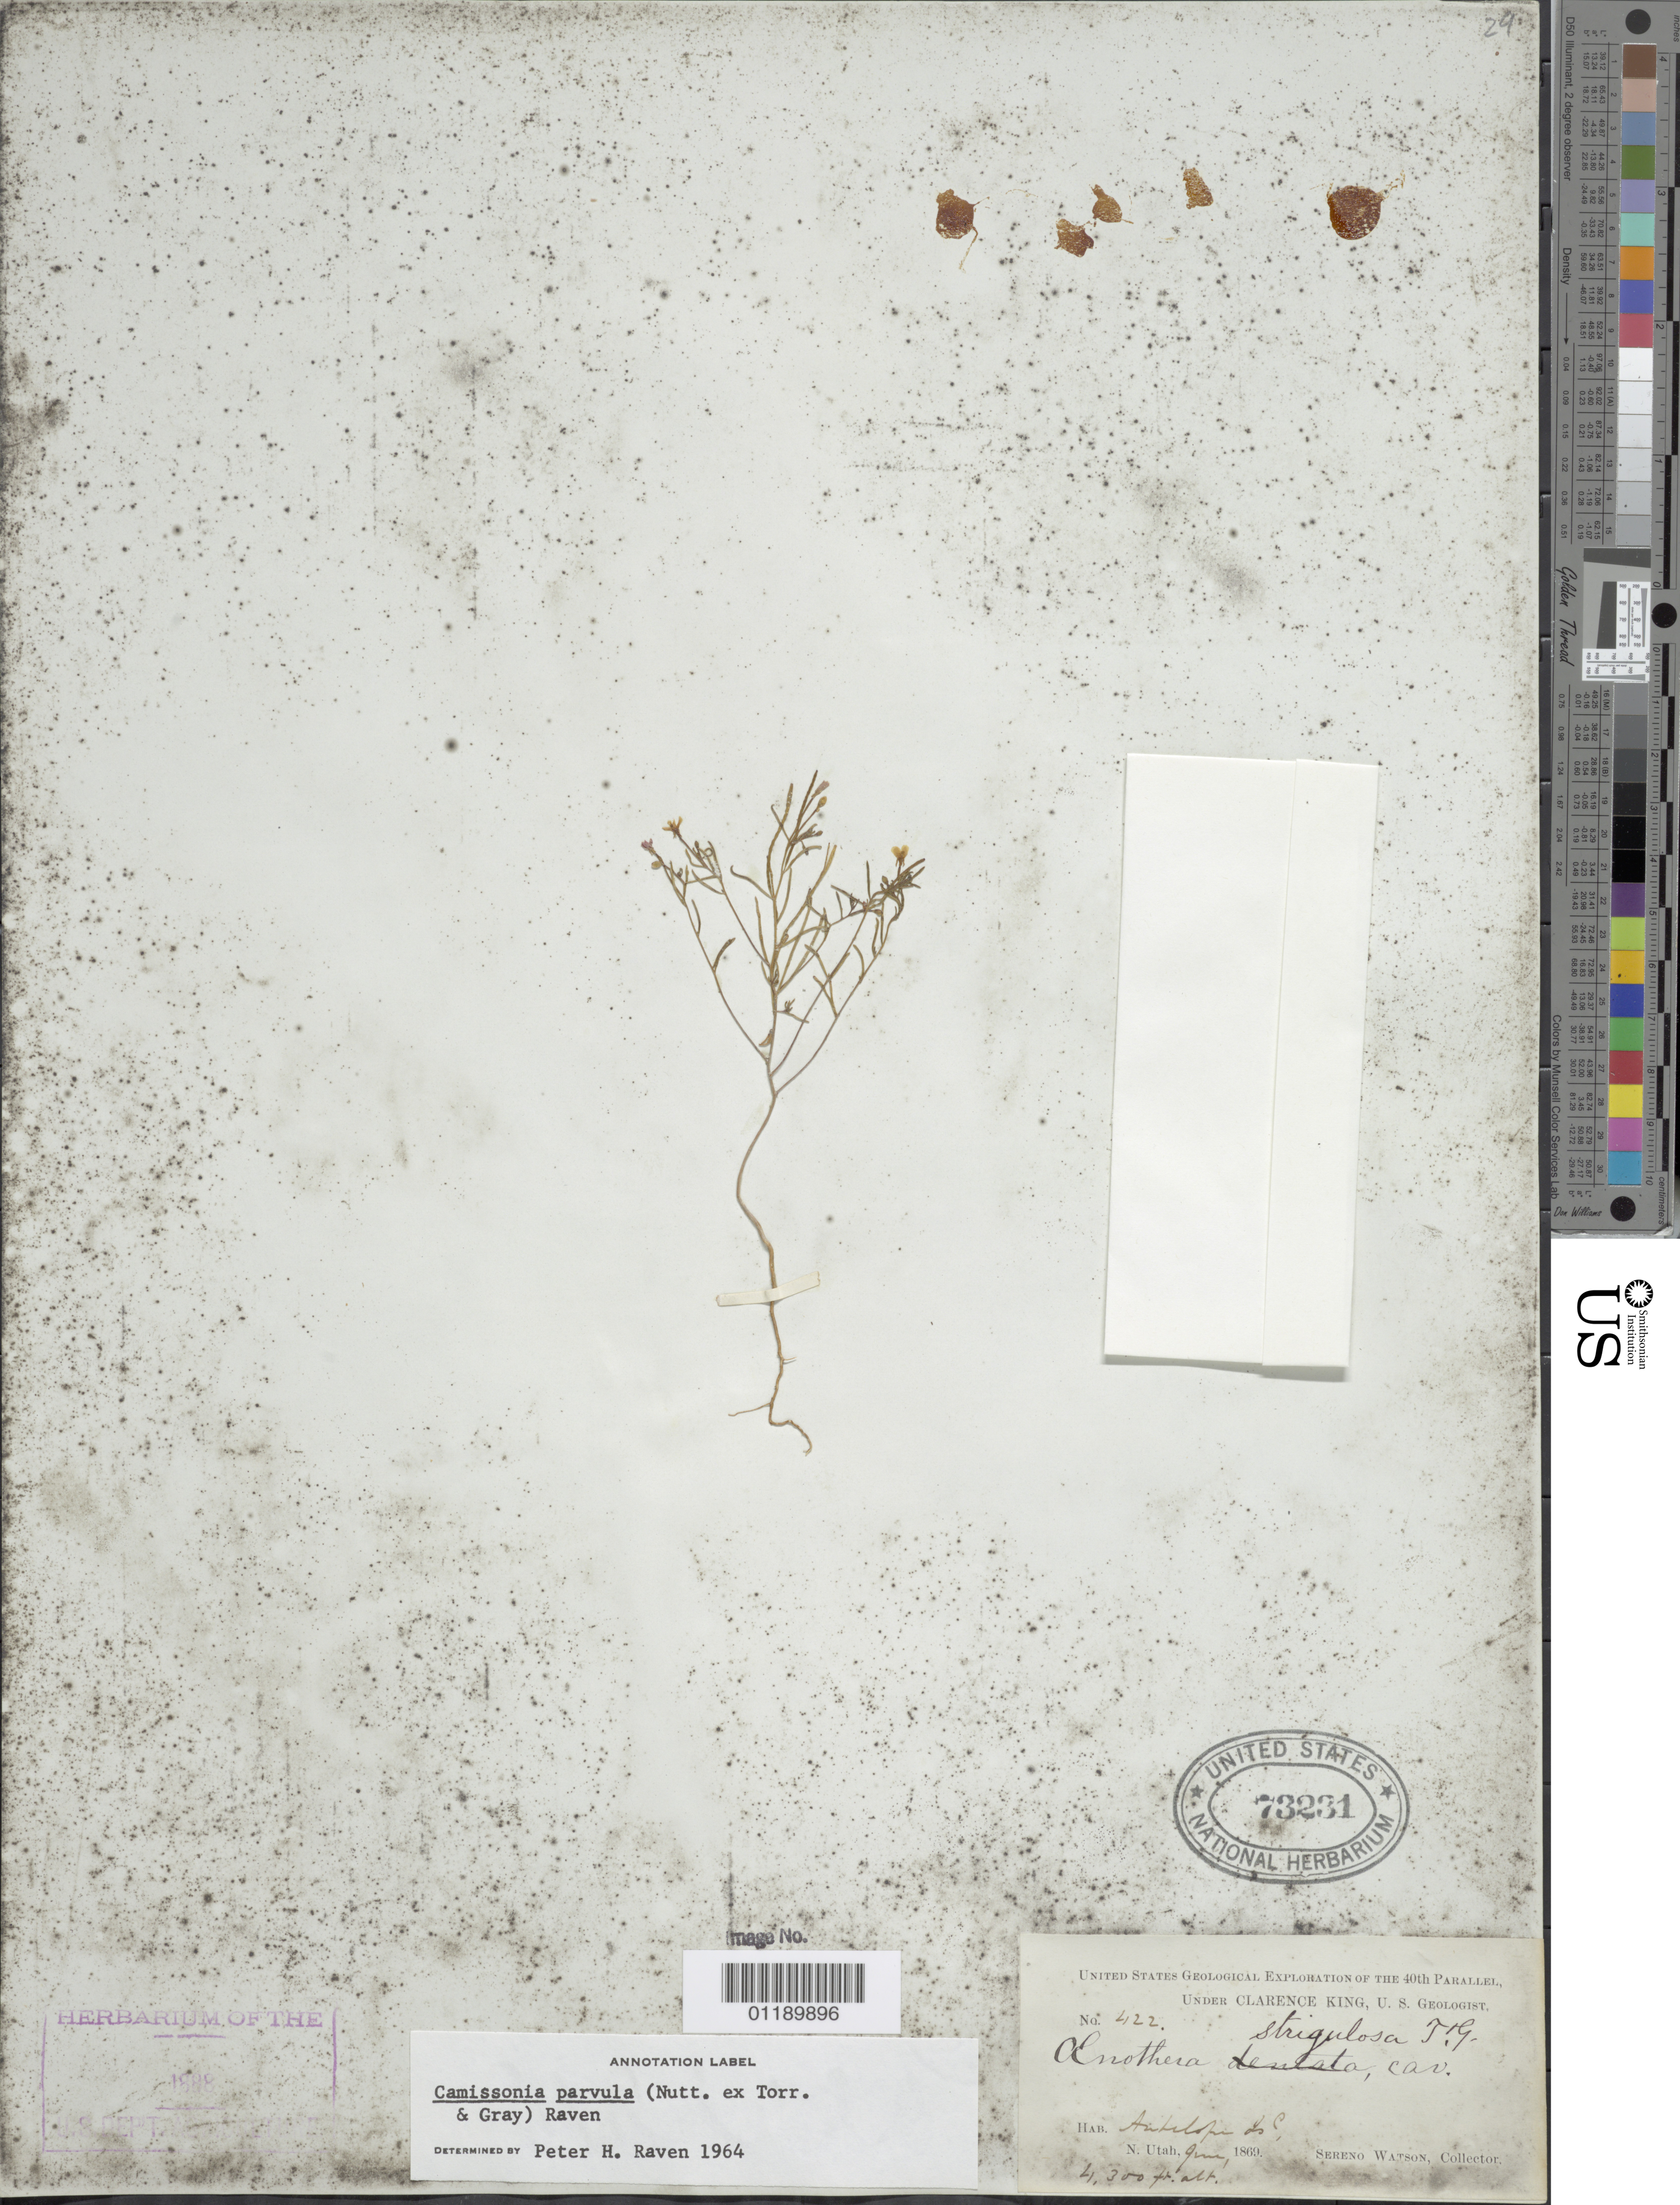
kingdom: Plantae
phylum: Tracheophyta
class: Magnoliopsida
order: Myrtales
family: Onagraceae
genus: Camissonia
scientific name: Camissonia parvula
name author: (Nutt. ex Torr. &) P.H. Raven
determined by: Raven, P. H.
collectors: S. Watson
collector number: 422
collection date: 1869-06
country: United States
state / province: Utah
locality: Antelope Island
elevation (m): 1311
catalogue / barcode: US 73231